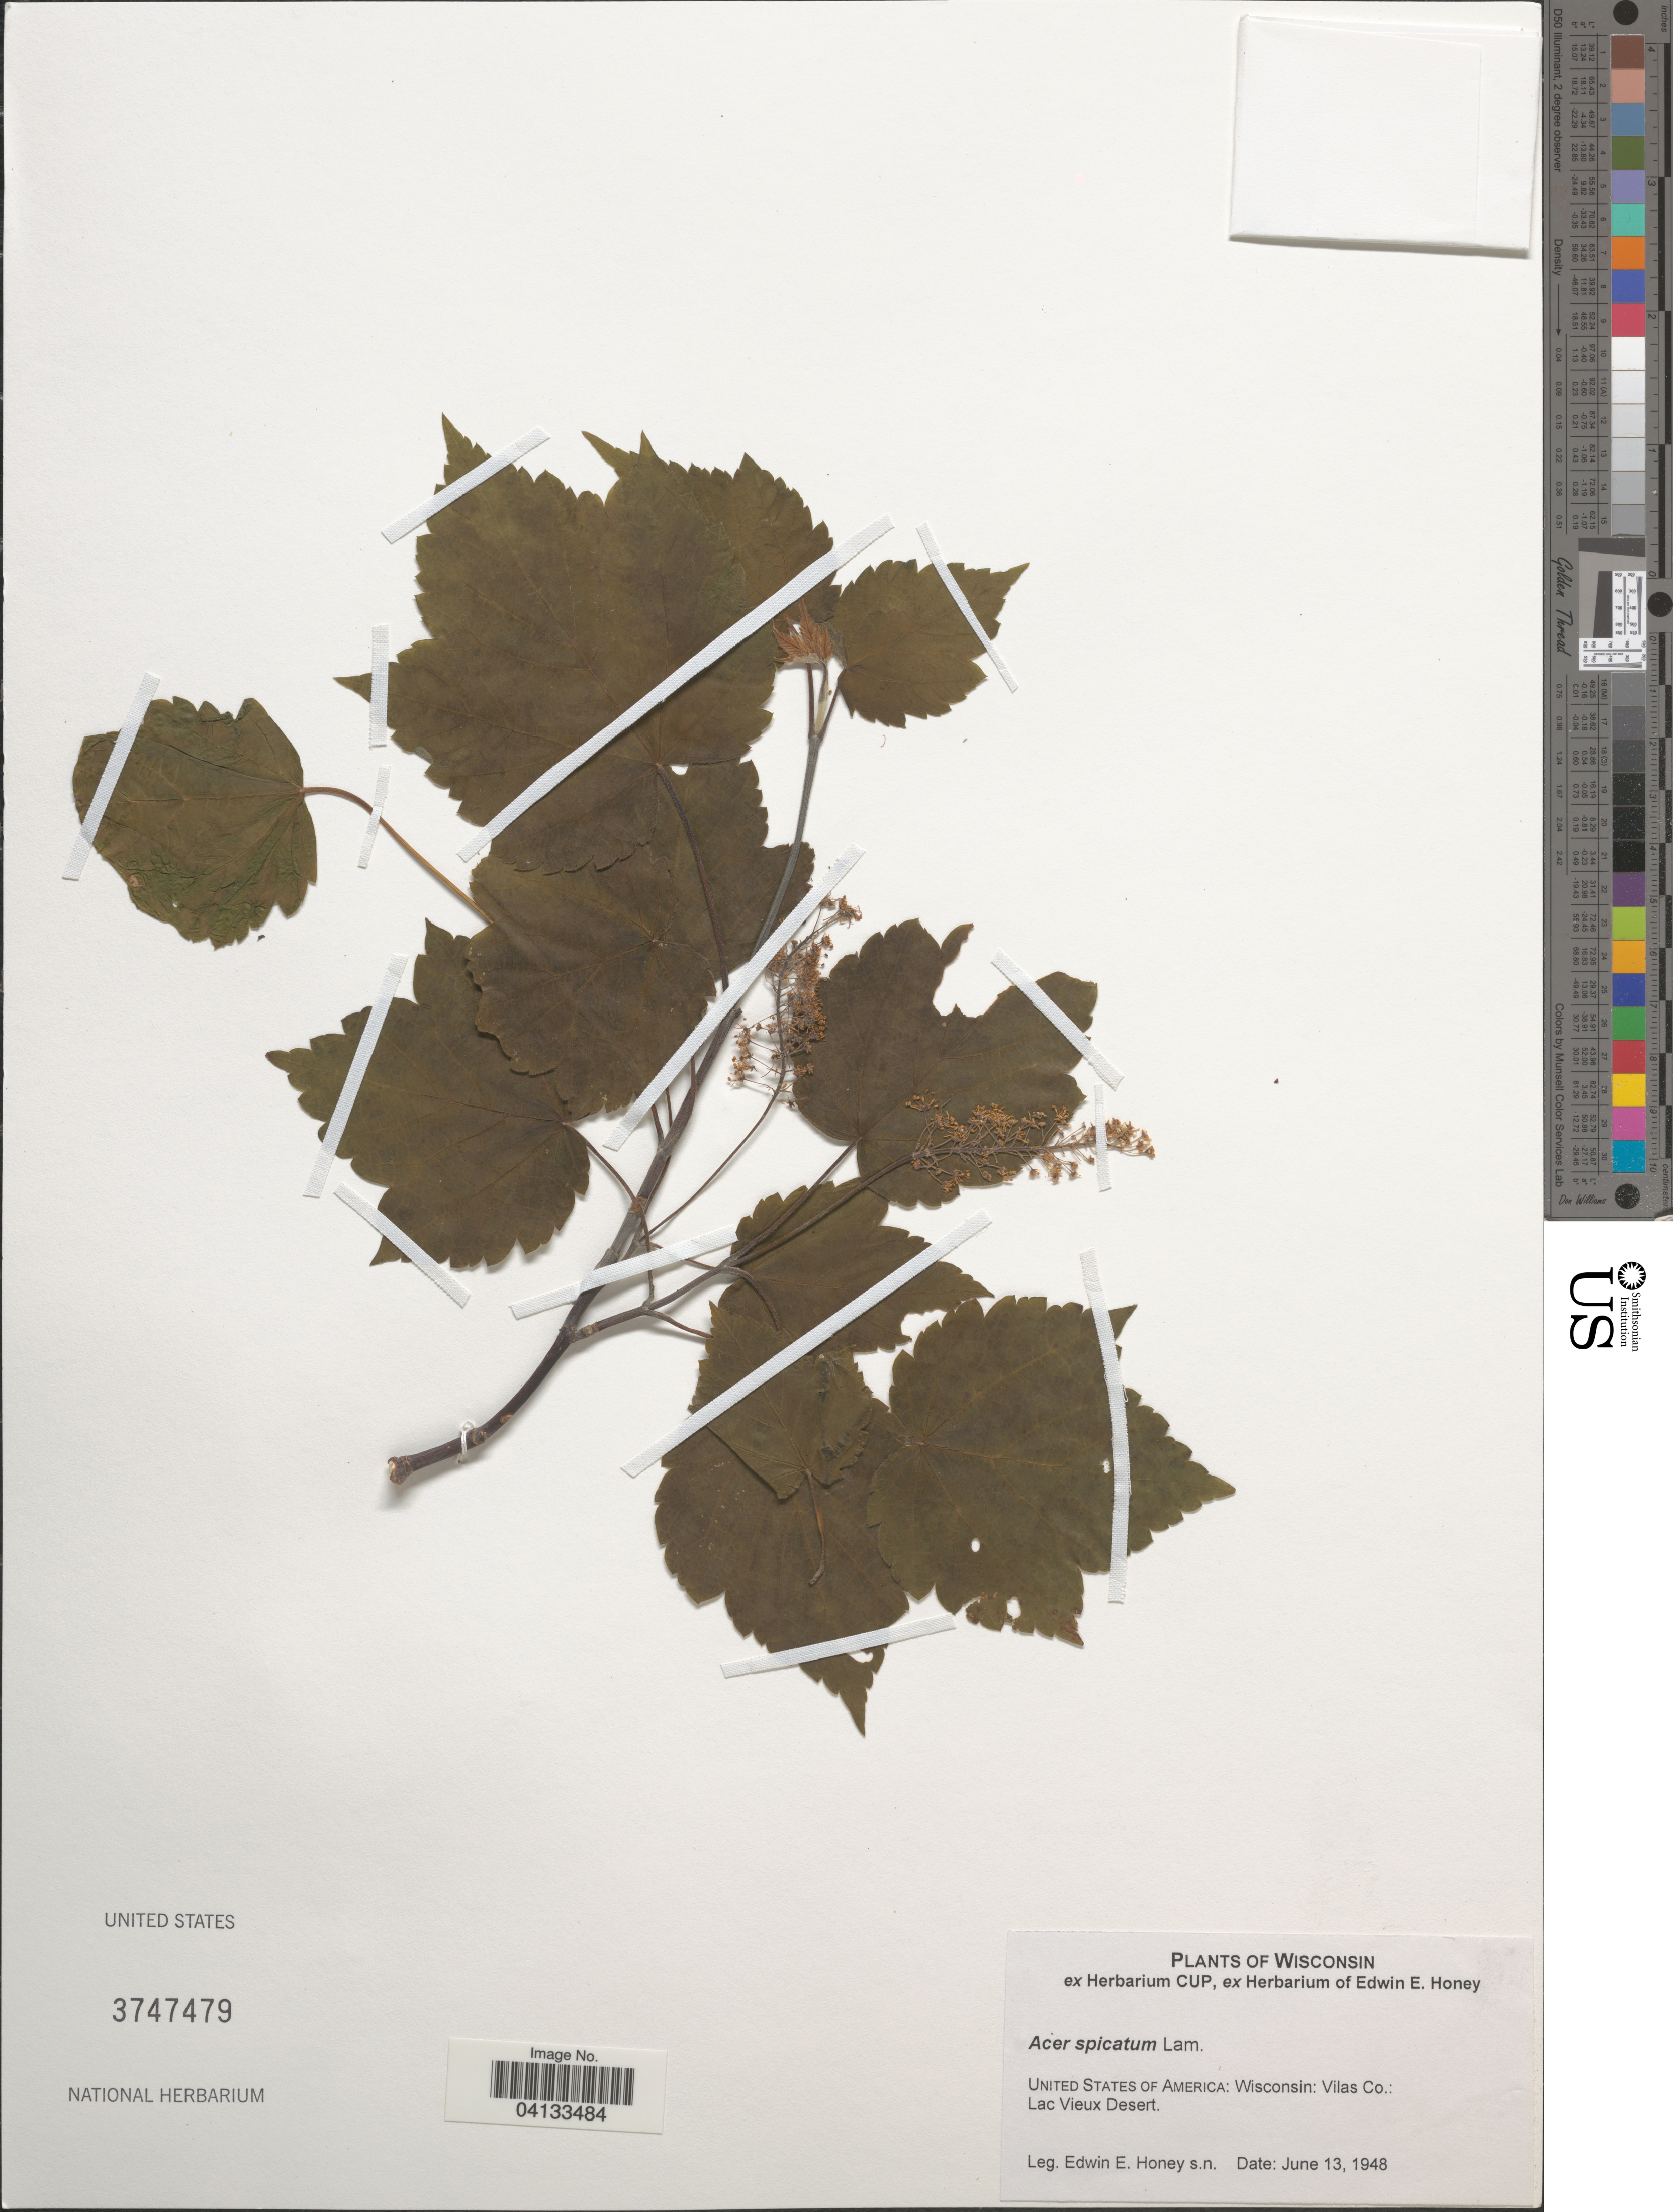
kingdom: Plantae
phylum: Tracheophyta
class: Magnoliopsida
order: Sapindales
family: Sapindaceae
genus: Acer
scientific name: Acer spicatum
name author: Lam.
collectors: E. Honey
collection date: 1948-06-13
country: United States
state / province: Wisconsin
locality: Vilas Co.: Lac Vieux Desert.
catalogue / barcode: US 3747479